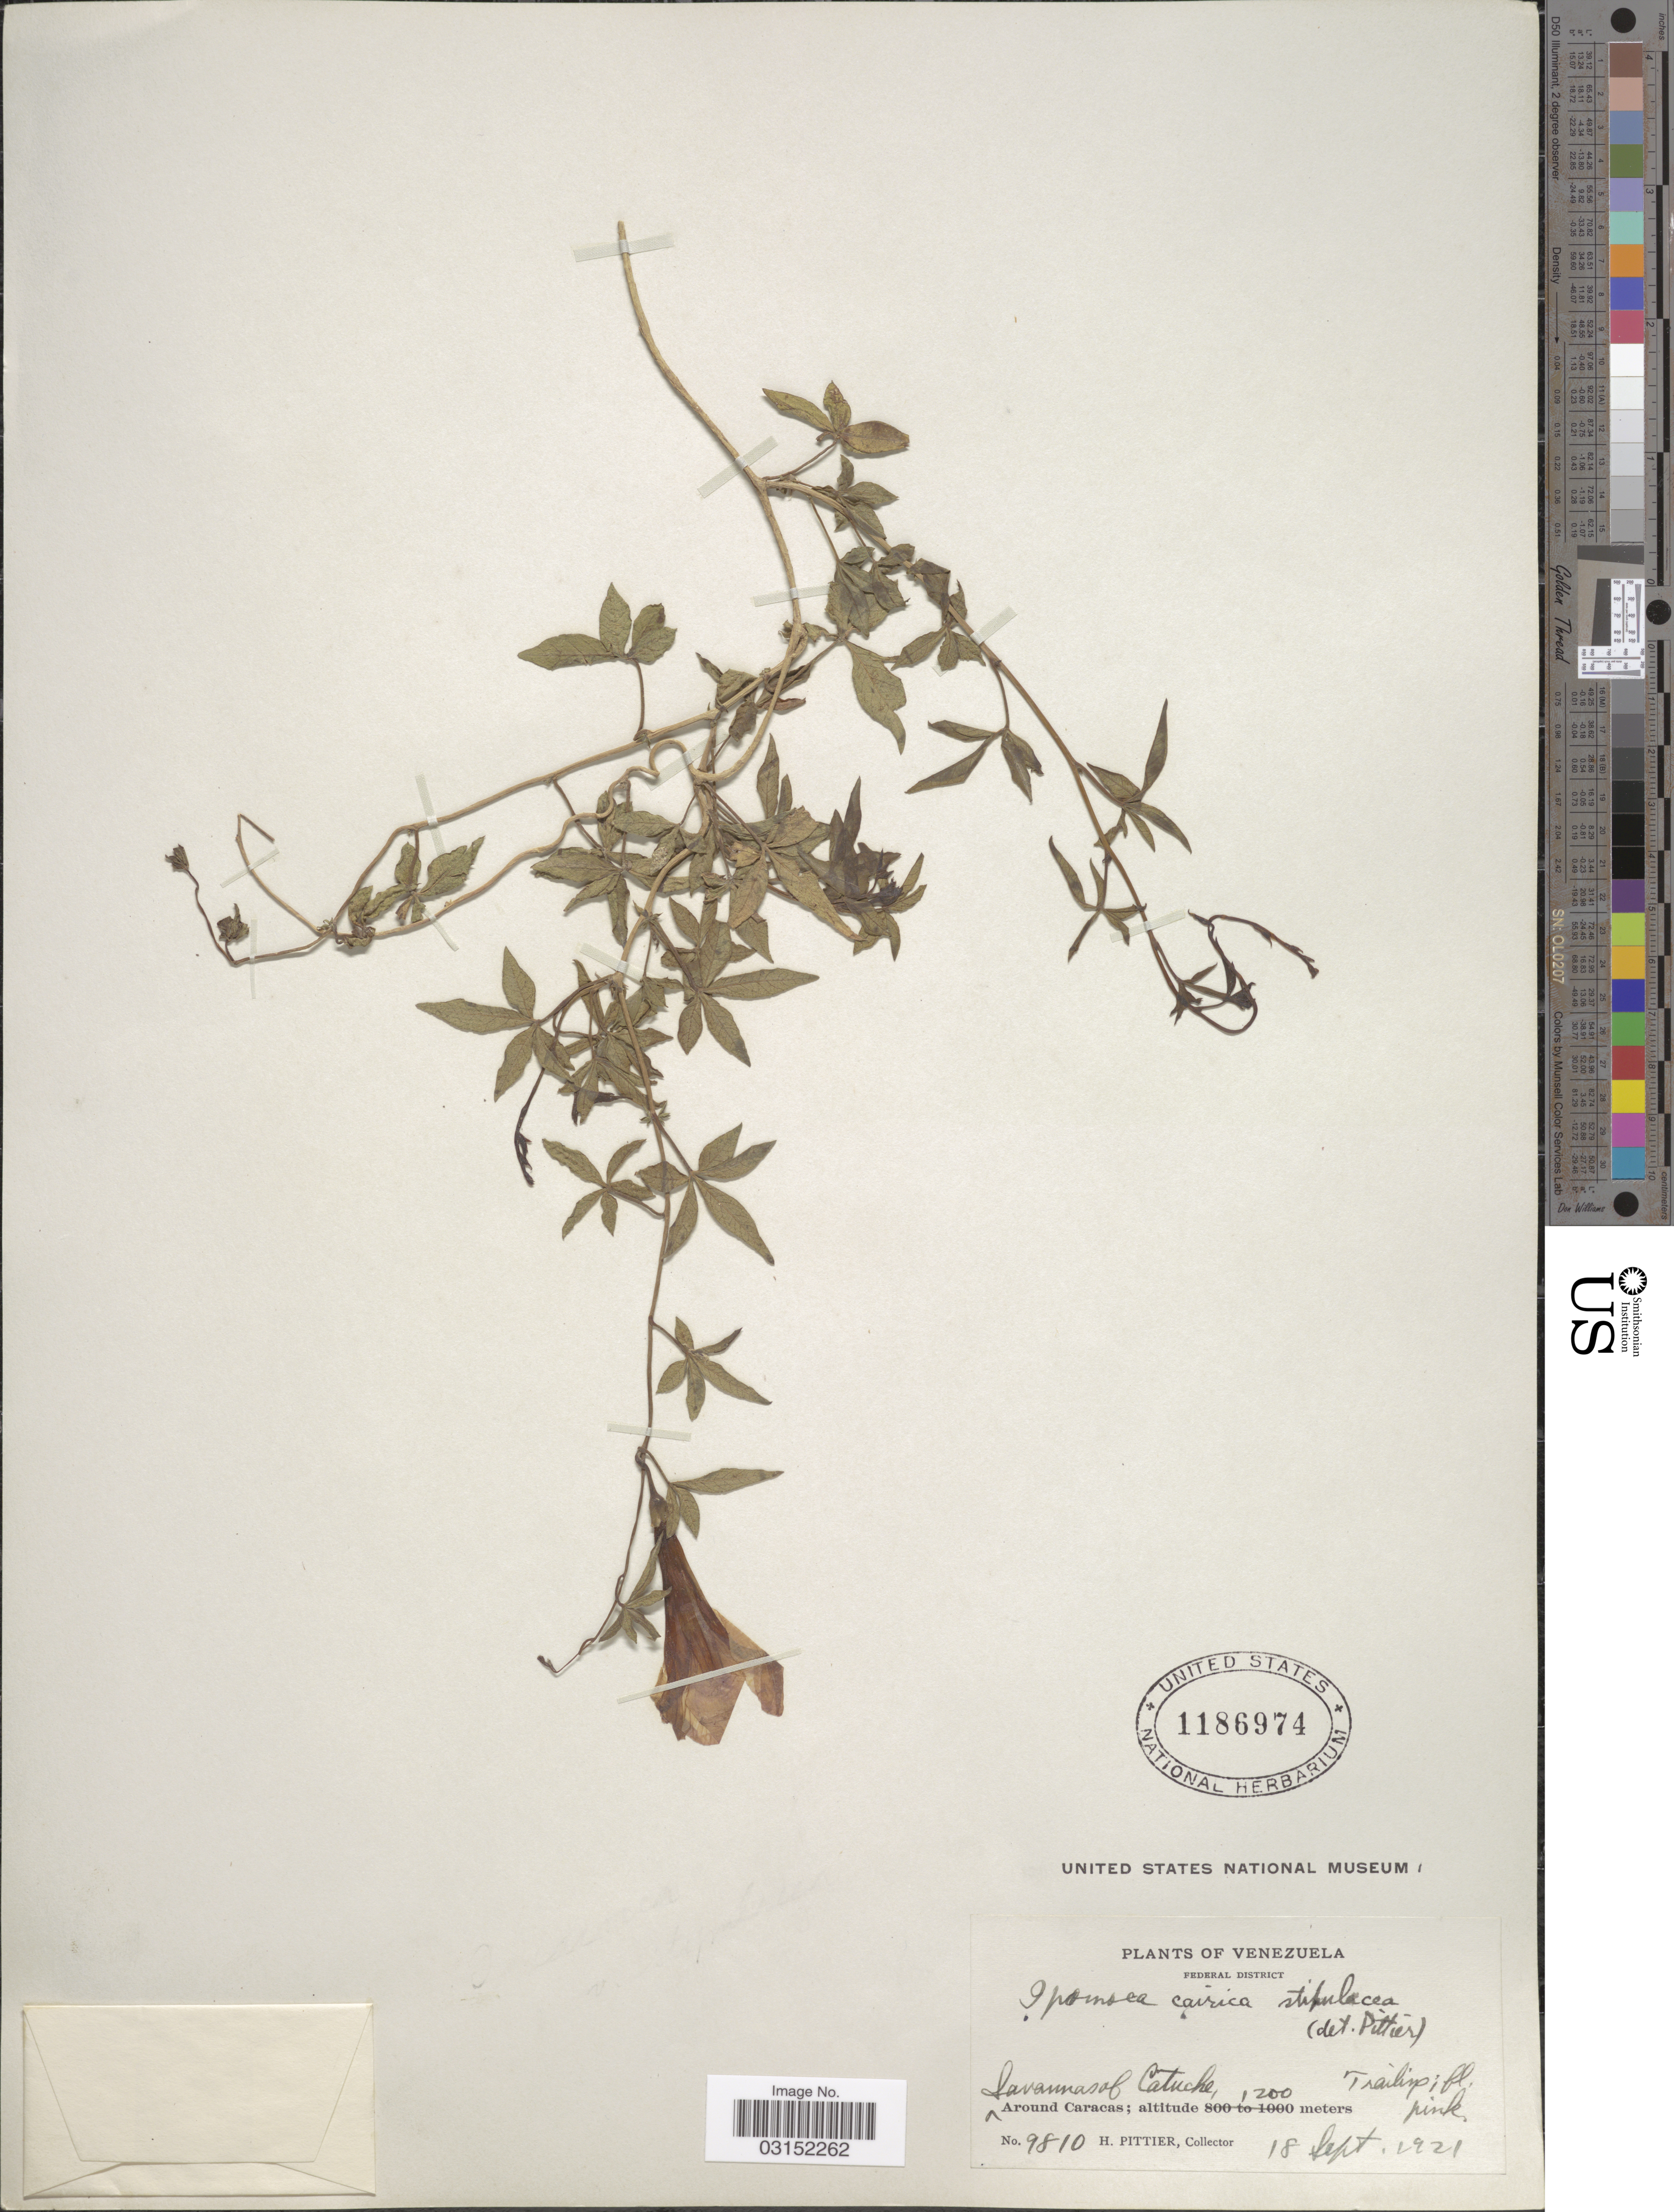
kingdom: Plantae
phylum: Tracheophyta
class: Magnoliopsida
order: Solanales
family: Convolvulaceae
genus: Ipomoea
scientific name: Ipomoea cairica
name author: (L.) Sweet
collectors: H. F. Pittier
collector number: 9810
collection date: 1921-09-18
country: Venezuela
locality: Federal District, Savannas of Catuche, Around Caracas.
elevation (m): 1200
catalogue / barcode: US 1186974